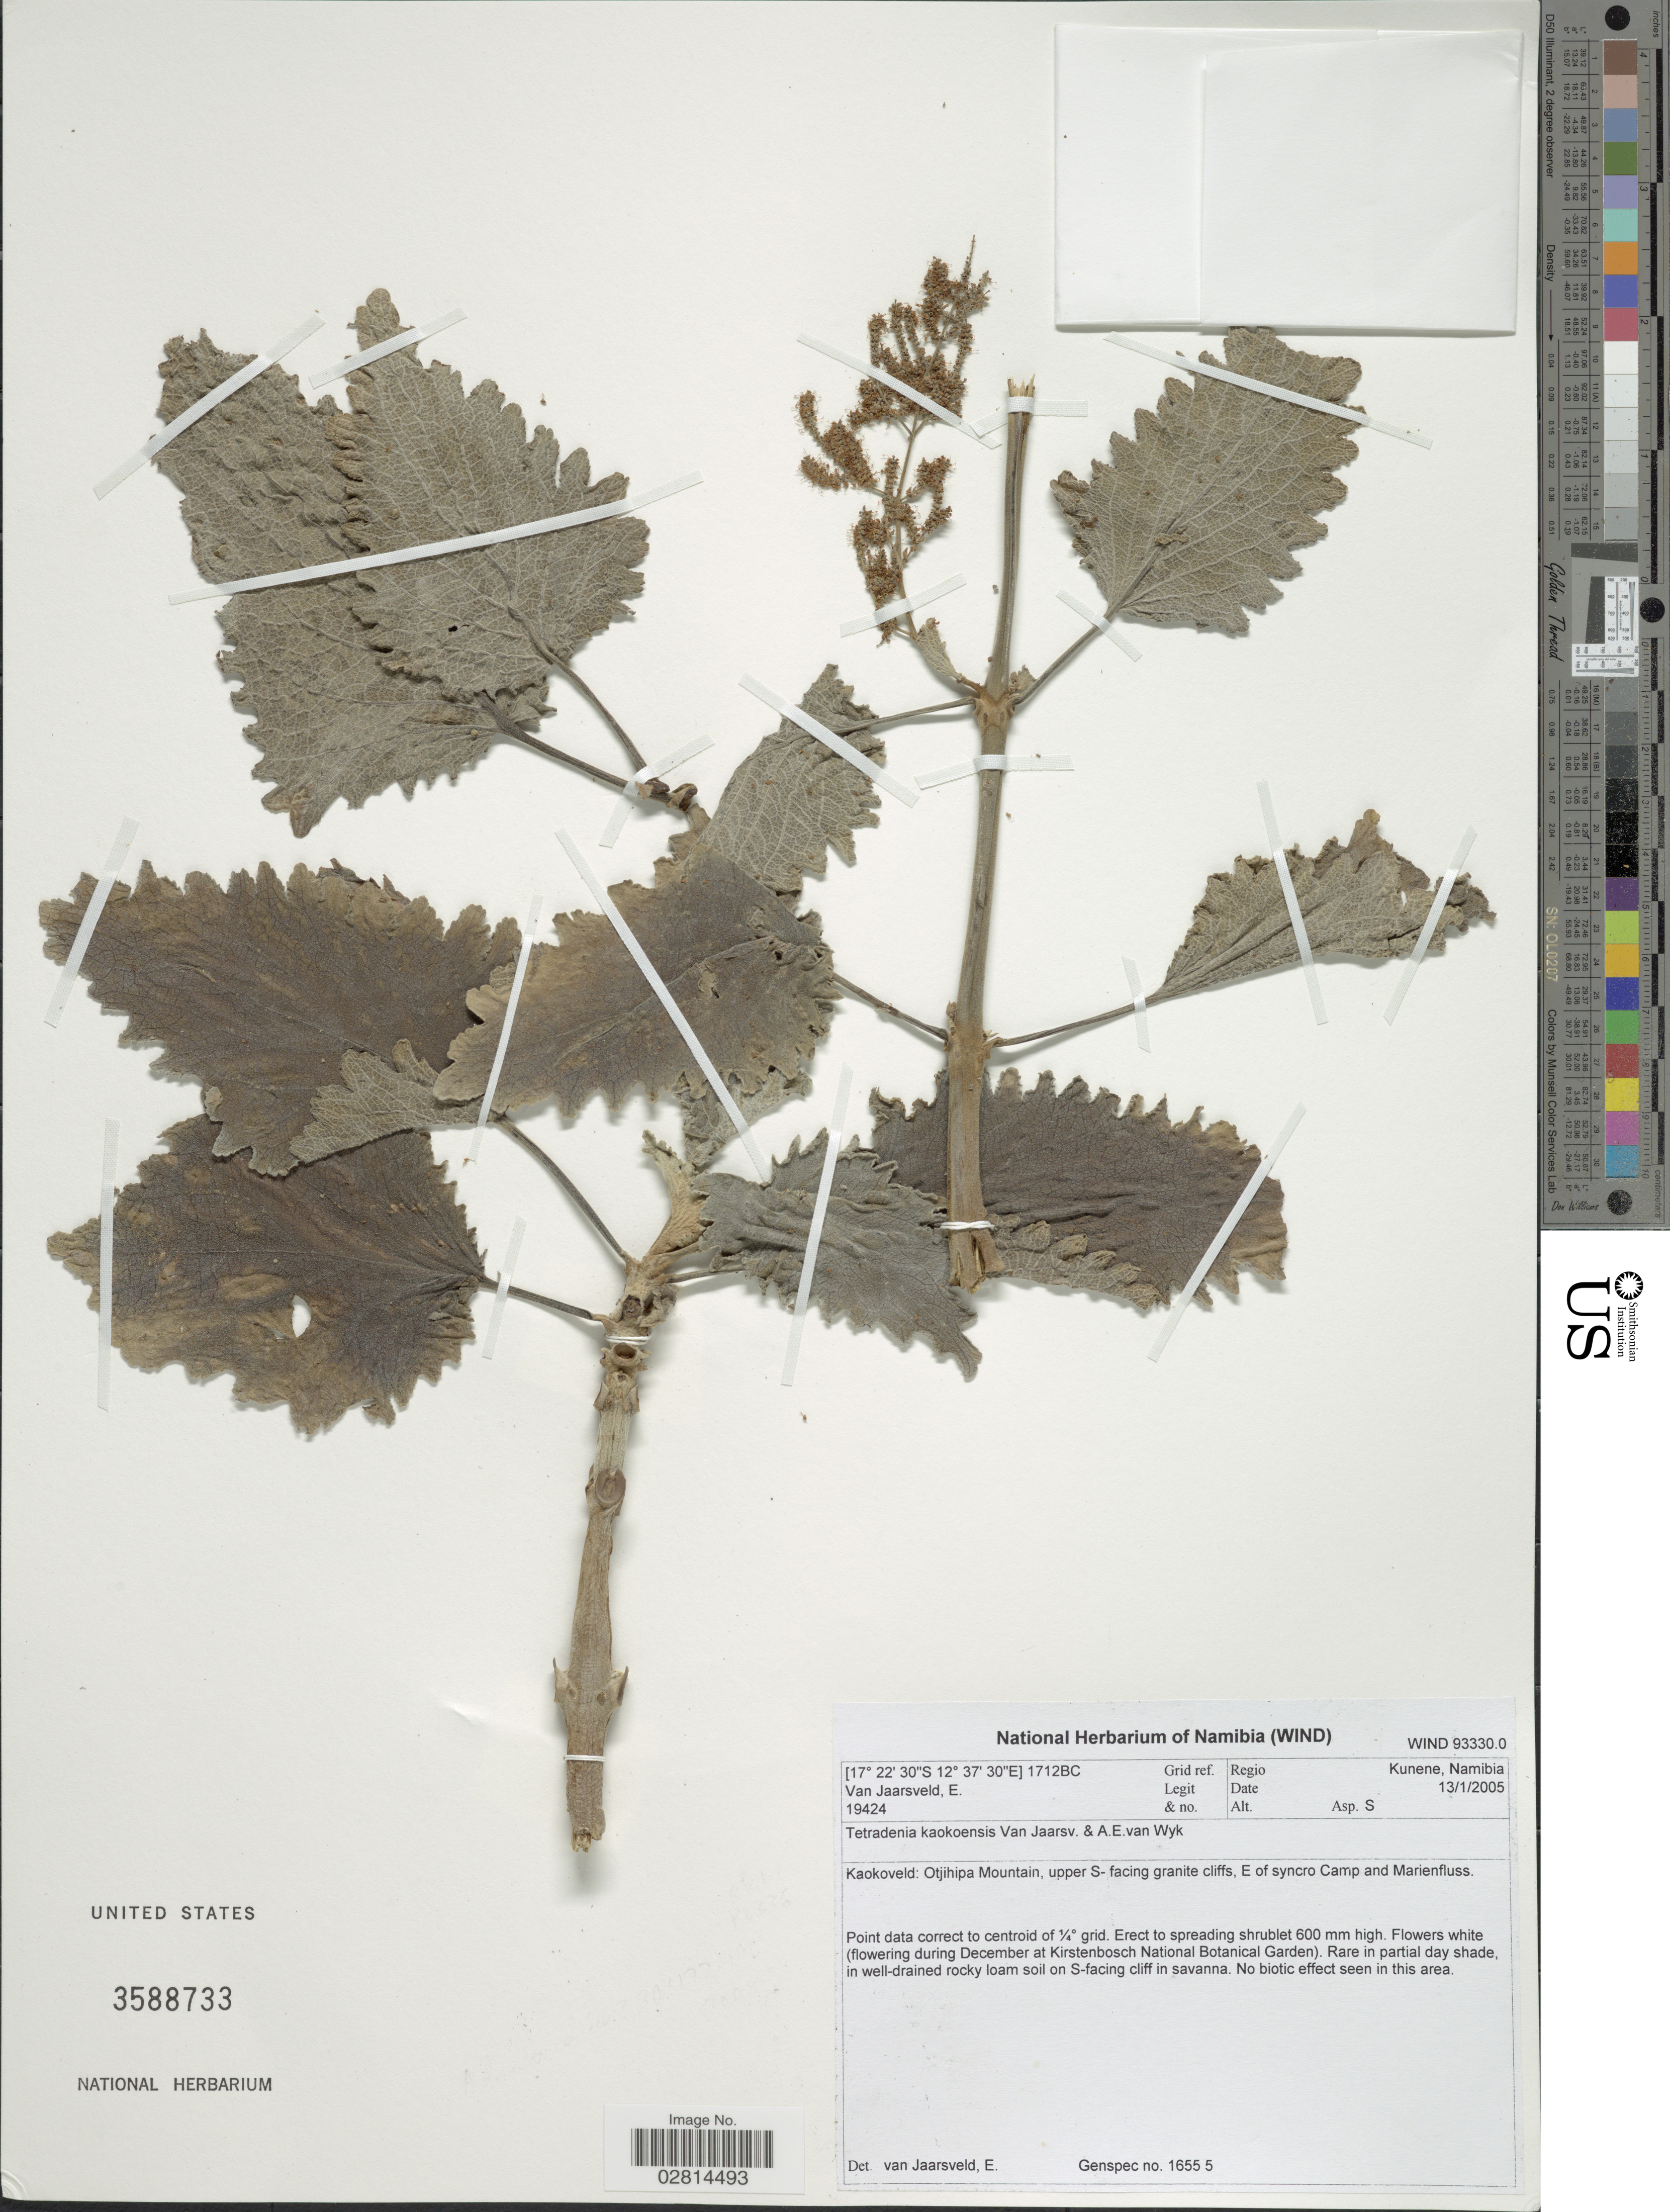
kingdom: Plantae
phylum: Tracheophyta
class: Magnoliopsida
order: Lamiales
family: Lamiaceae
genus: Tetradenia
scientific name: Tetradenia kaokoensis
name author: van Jaarsv. & A.E. van Wyk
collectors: E. van Jaarsveld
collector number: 19424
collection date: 2005-01-13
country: Namibia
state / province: Kunene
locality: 1721BC Grid ref. Regio Kunene. Kaokoveld: Otjihipa Mountain, upper S-facing granite cliffs, E of syncro Camp and Marienfluss.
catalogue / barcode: US 3588733